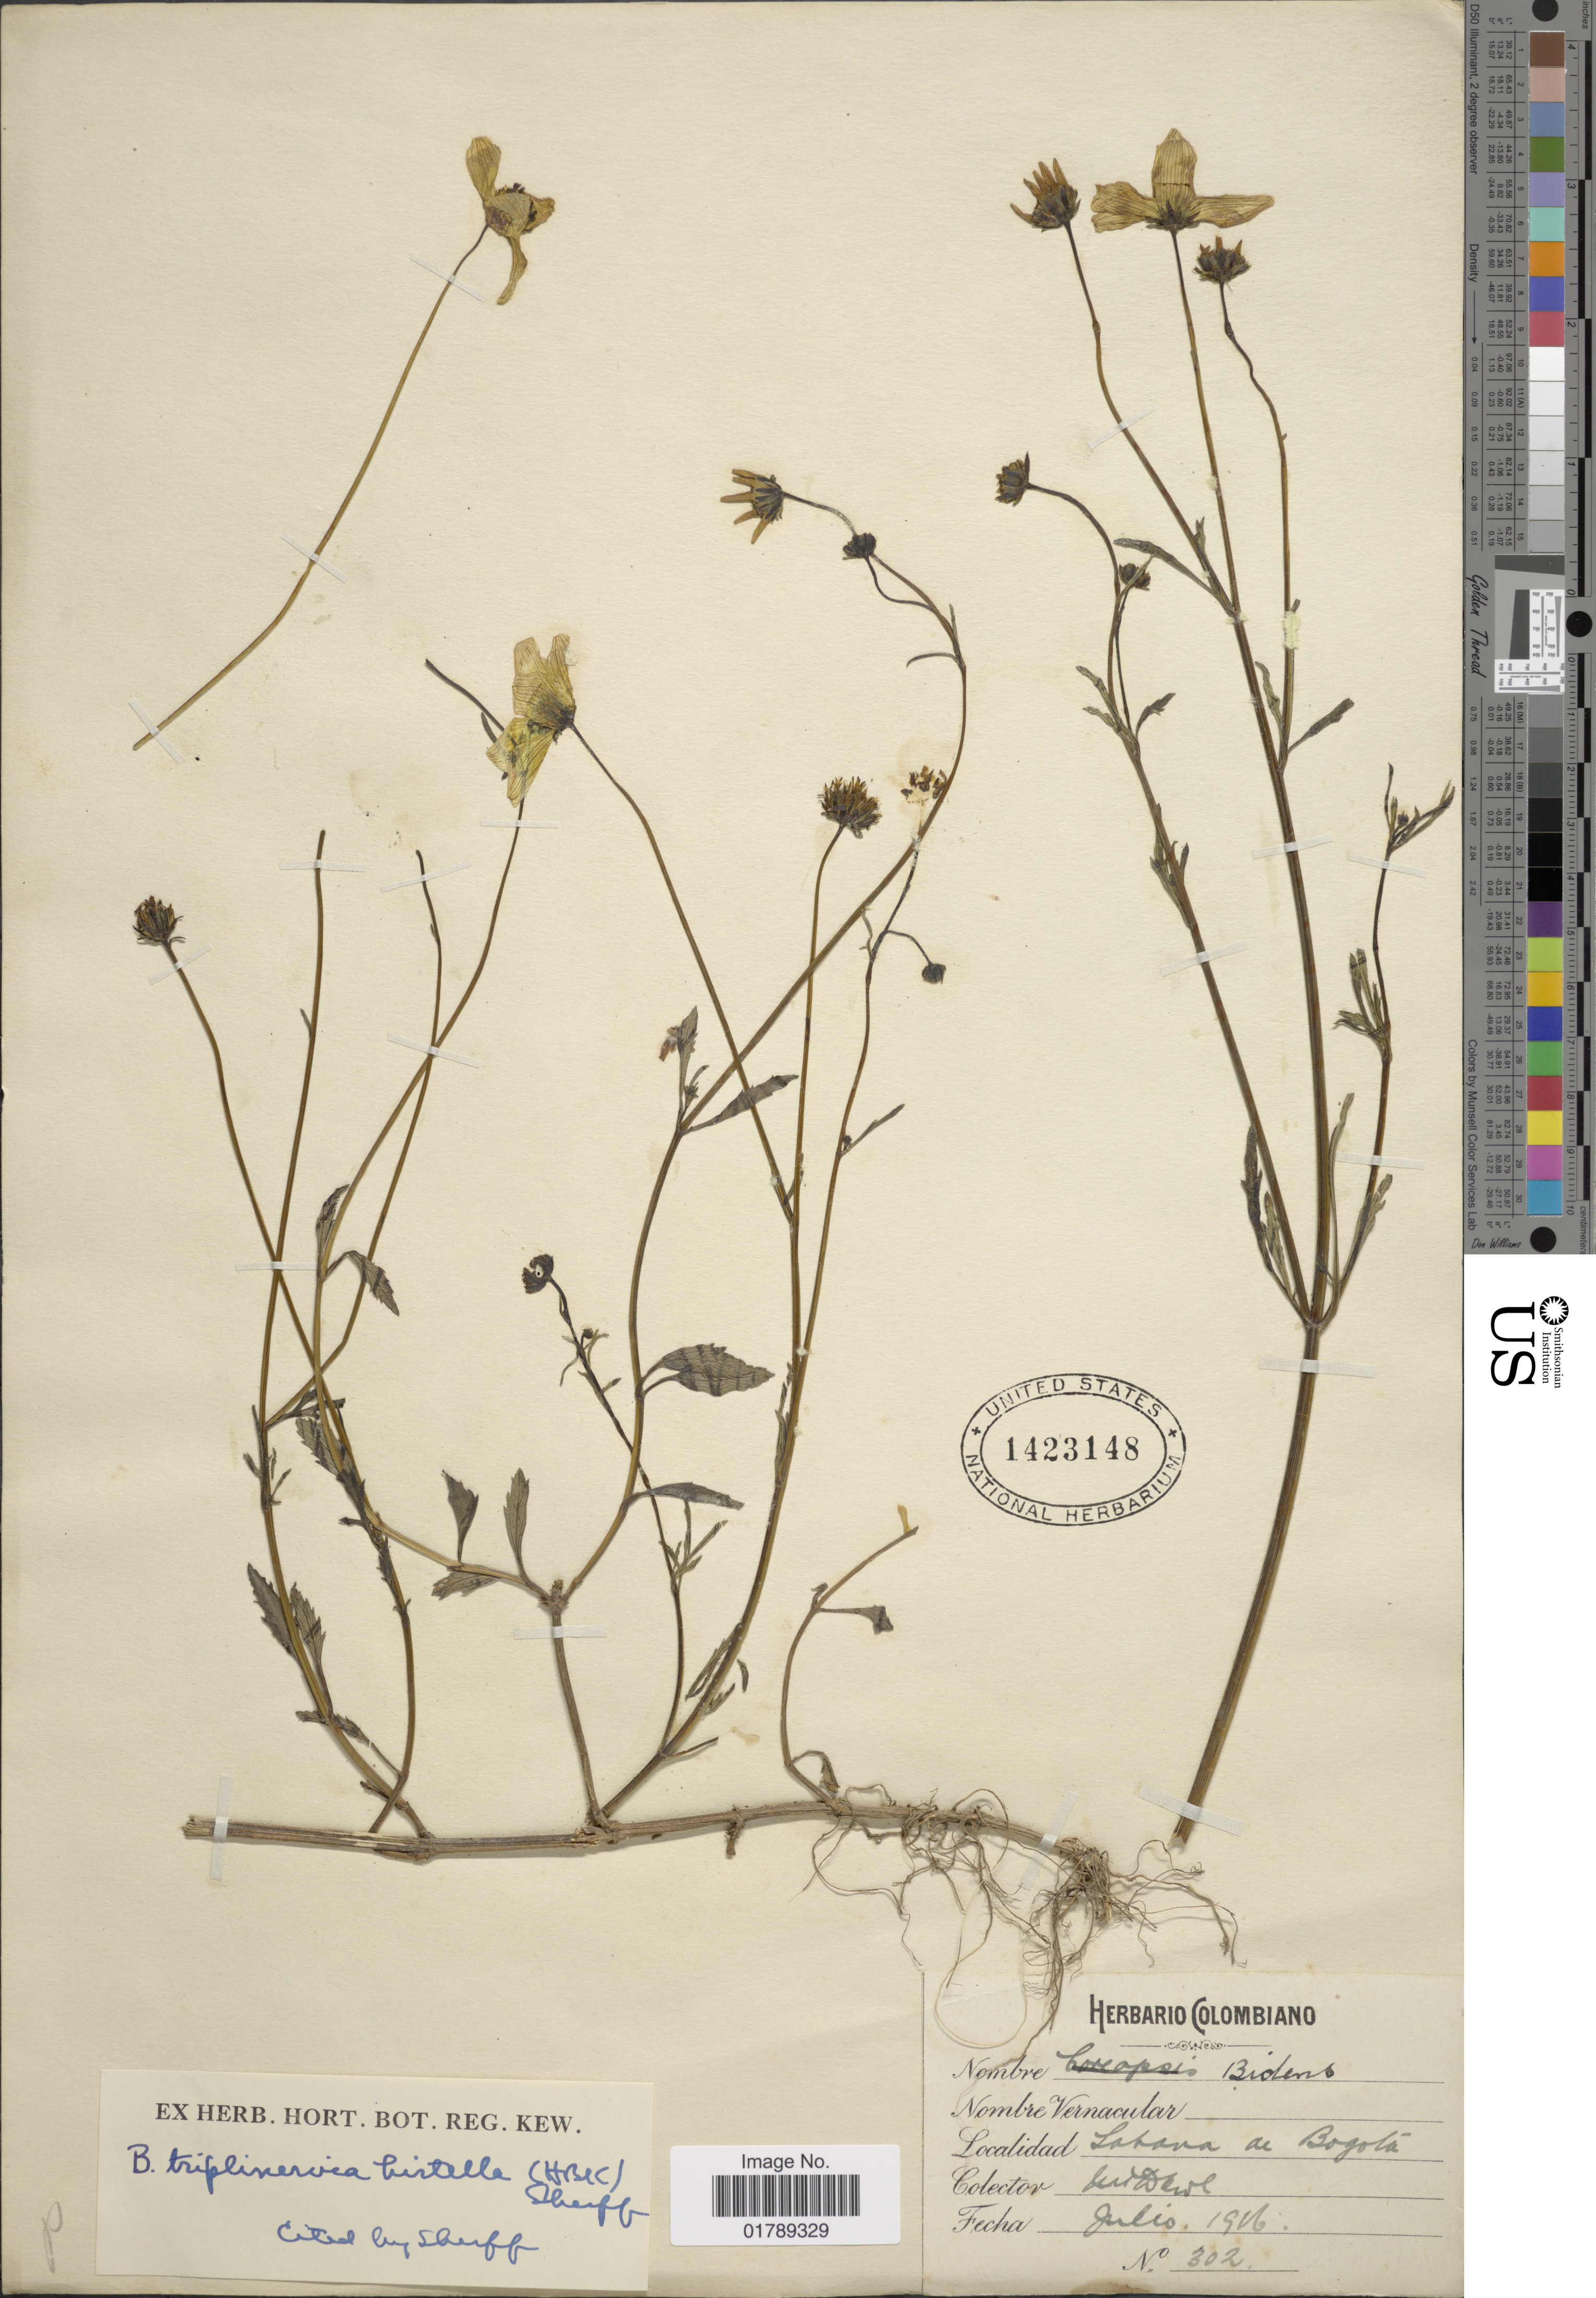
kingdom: Plantae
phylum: Tracheophyta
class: Magnoliopsida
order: Asterales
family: Asteraceae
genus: Bidens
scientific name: Bidens triplinervia var. hirtella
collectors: M. T. Dawe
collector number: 302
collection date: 1916-07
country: Colombia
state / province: Bogota D.C.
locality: Sabana de Bogotá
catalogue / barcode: US 1423148